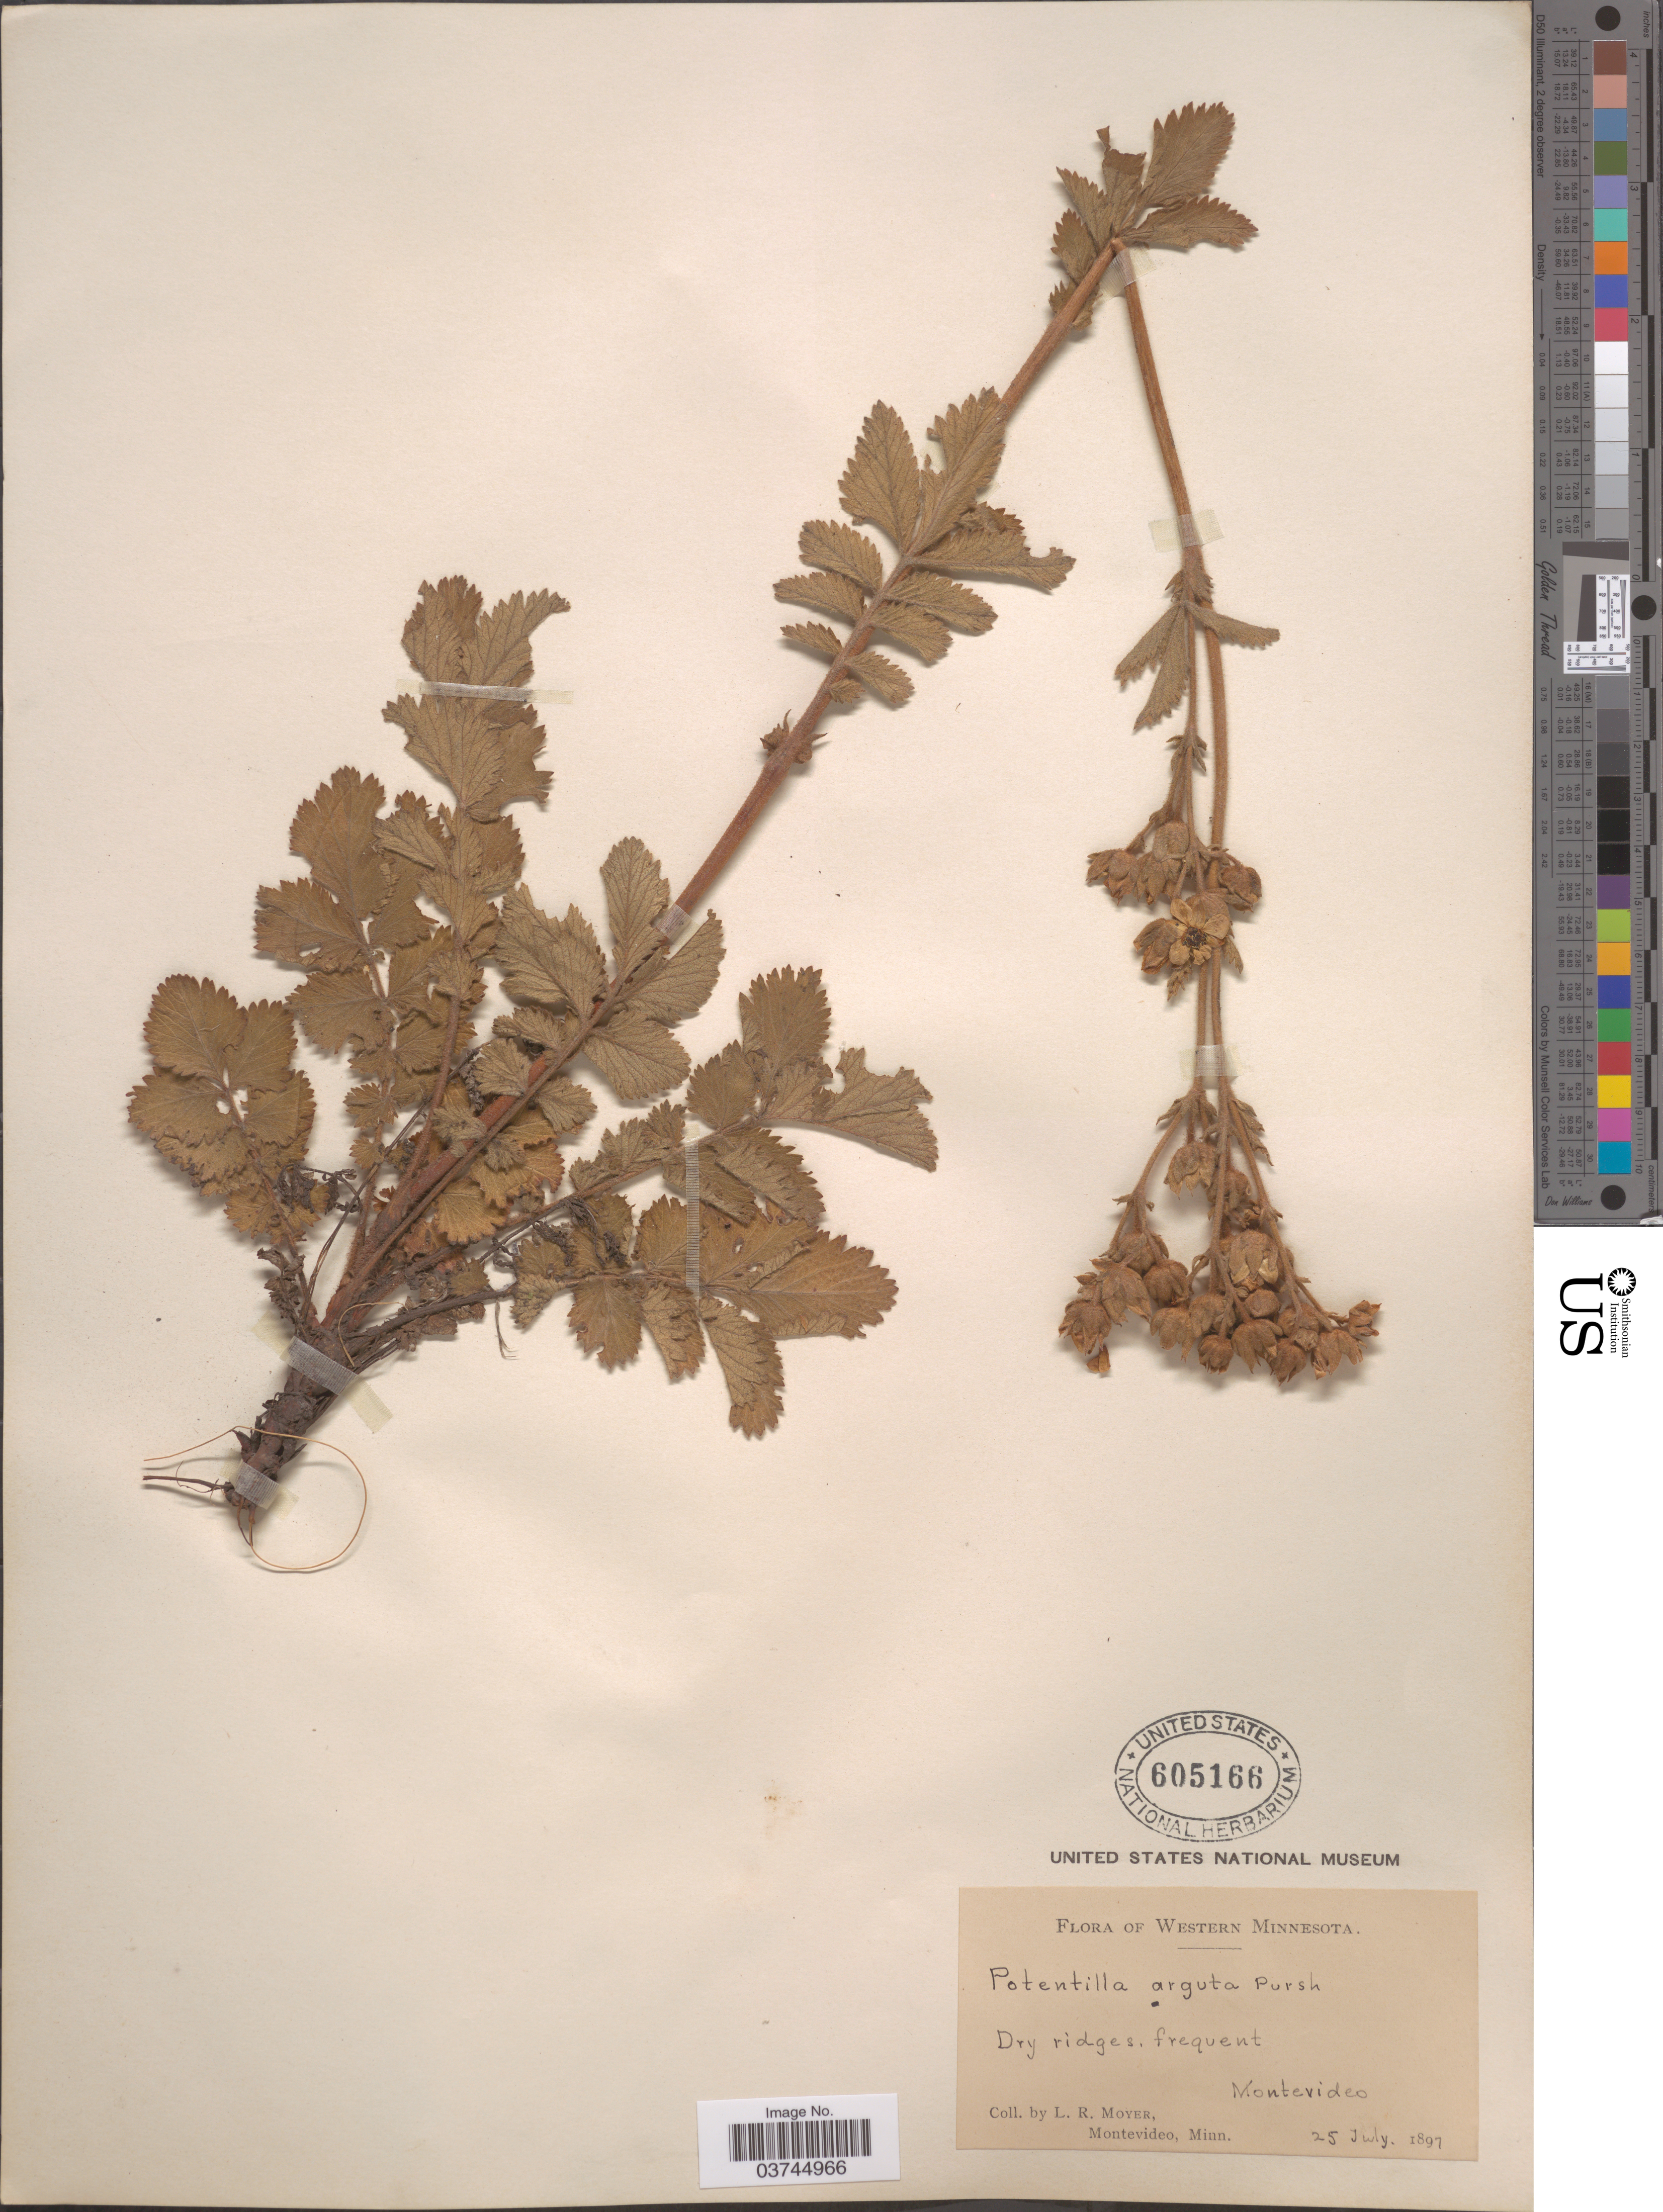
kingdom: Plantae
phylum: Tracheophyta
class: Magnoliopsida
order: Rosales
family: Rosaceae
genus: Drymocallis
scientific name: Drymocallis arguta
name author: (Pursh) Rydb.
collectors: L. Moyer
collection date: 1897-07-25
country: United States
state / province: Minnesota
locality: Western Minnesota. Montevideo.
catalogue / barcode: US 605166